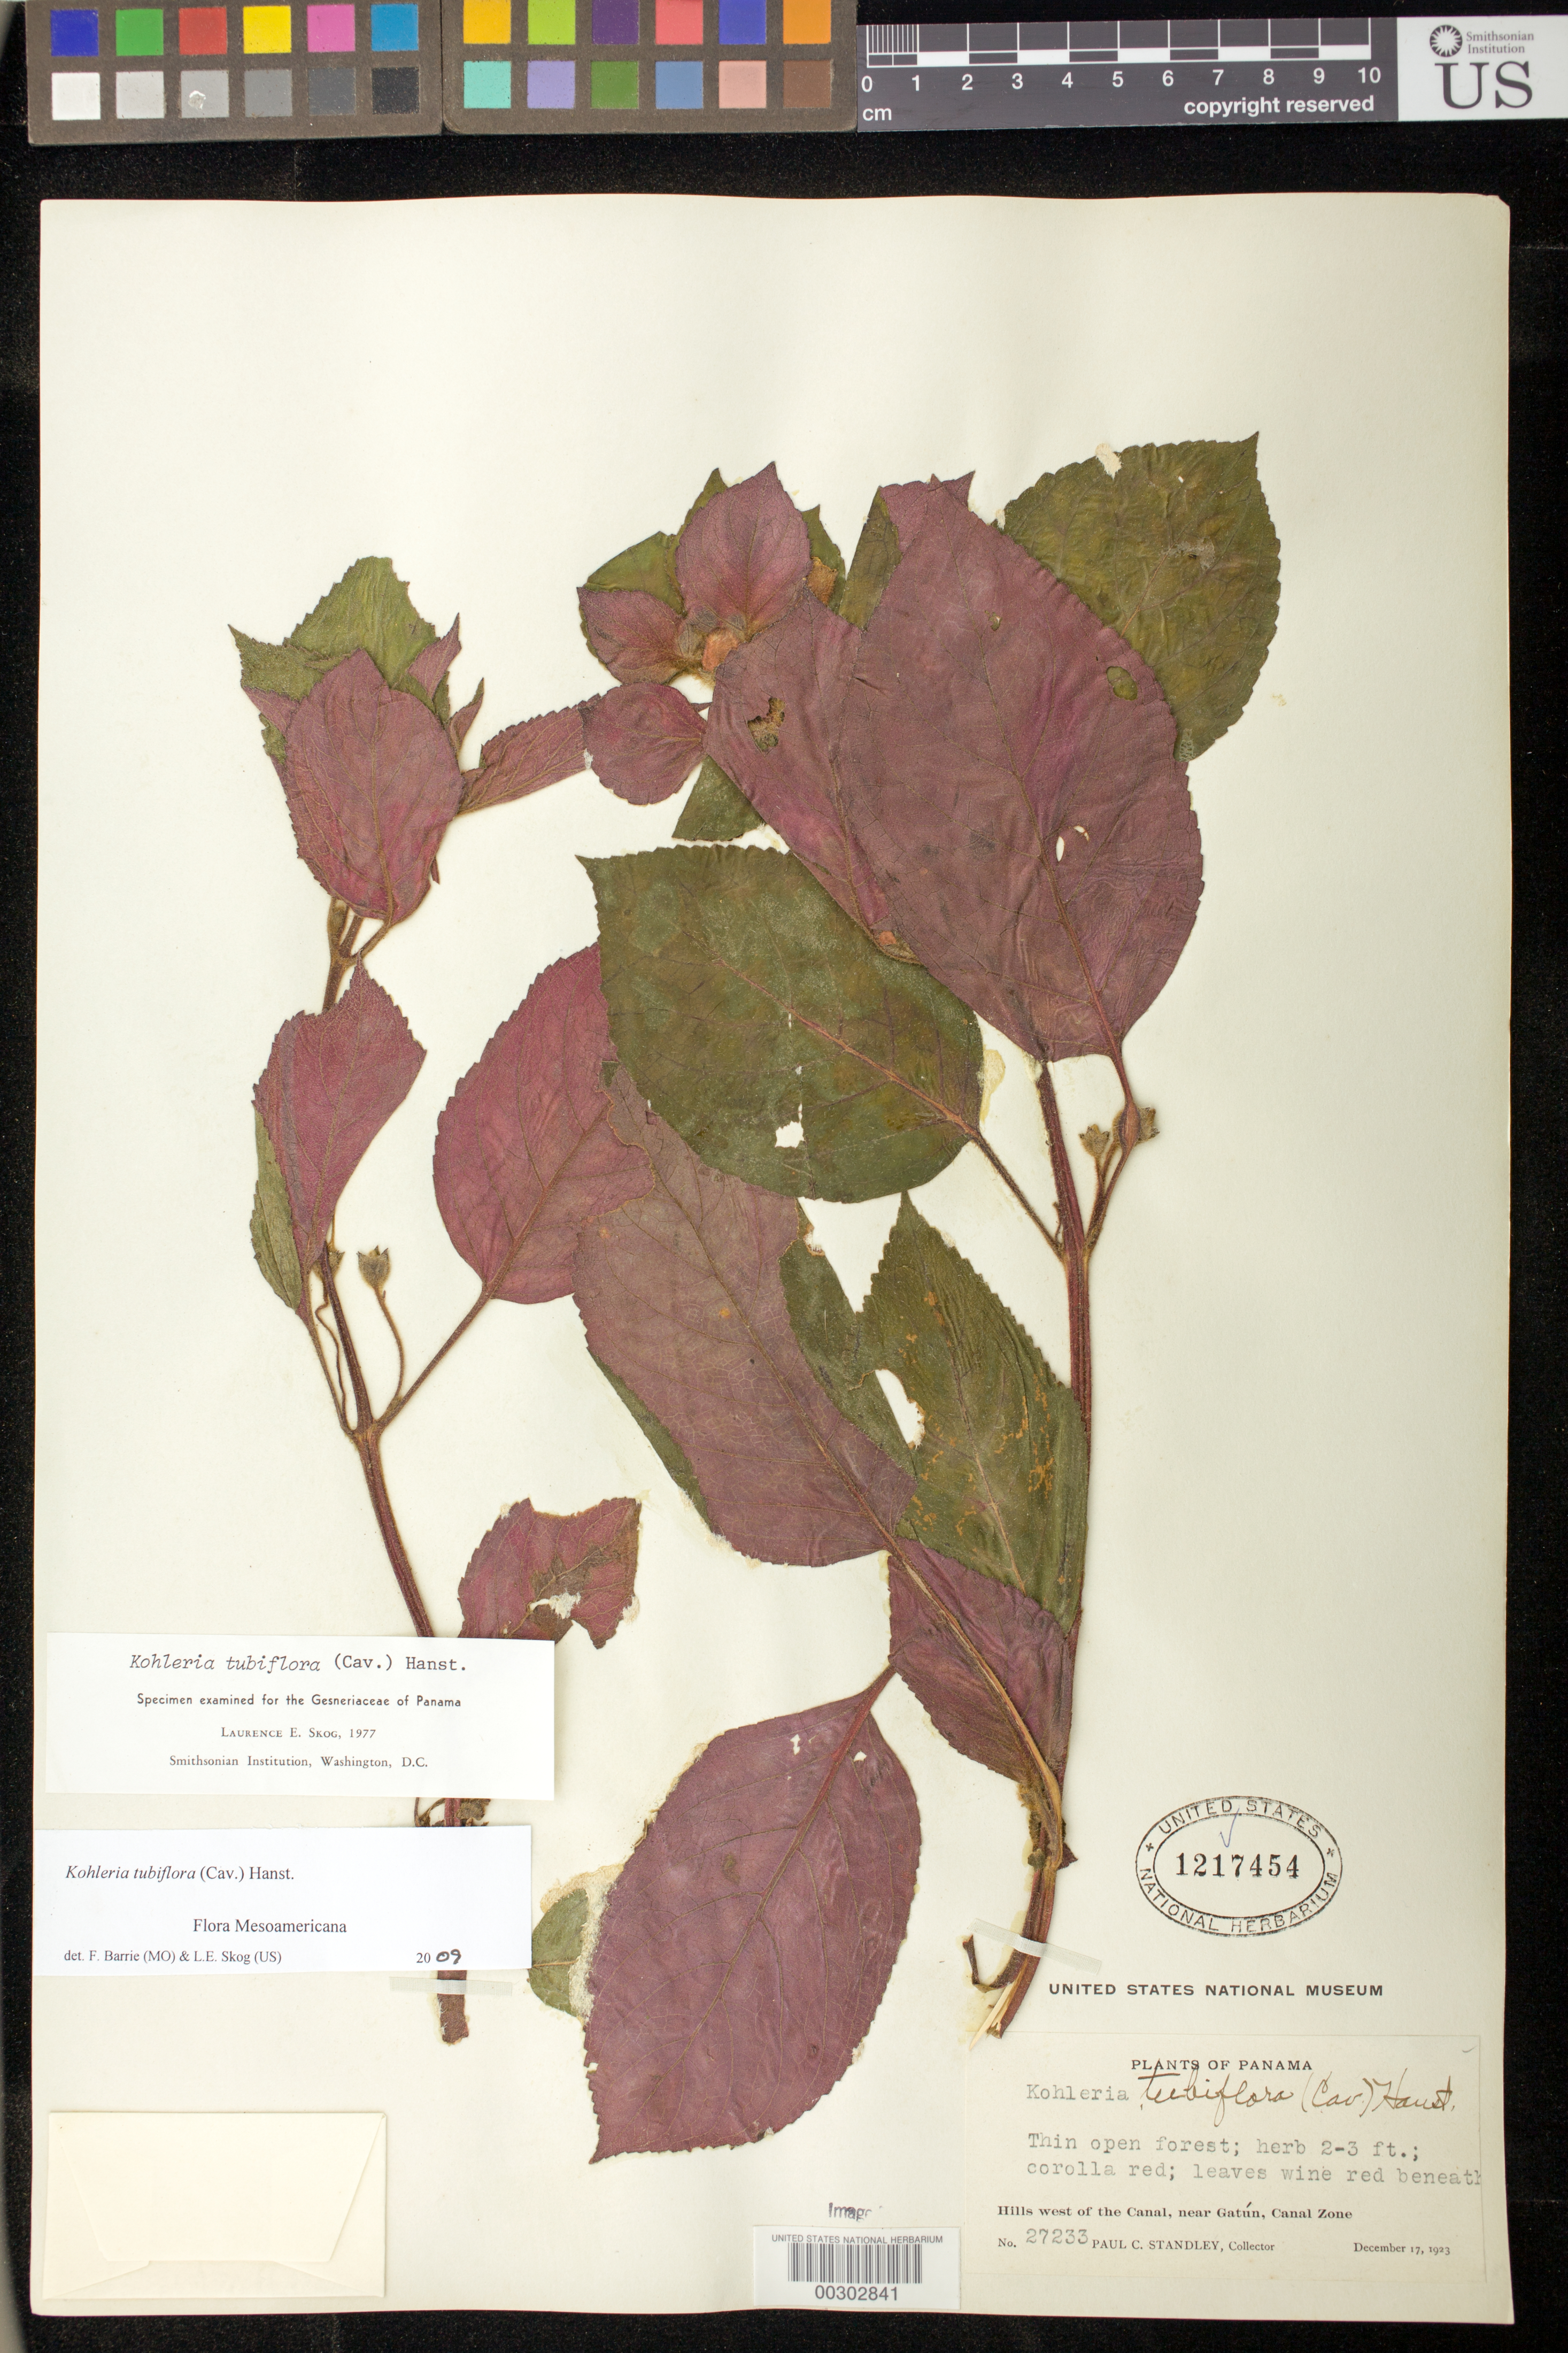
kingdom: Plantae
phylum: Tracheophyta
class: Magnoliopsida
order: Lamiales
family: Gesneriaceae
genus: Kohleria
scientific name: Kohleria tubiflora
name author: (Cav.) Hanst.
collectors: P. C. Standley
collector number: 27233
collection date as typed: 17 Dec 1923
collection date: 1923-12-17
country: Panama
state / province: Colón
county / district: Canal Zone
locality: Hills W of the Canal, near Gatun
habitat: Thin open forest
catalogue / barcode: US 1217454